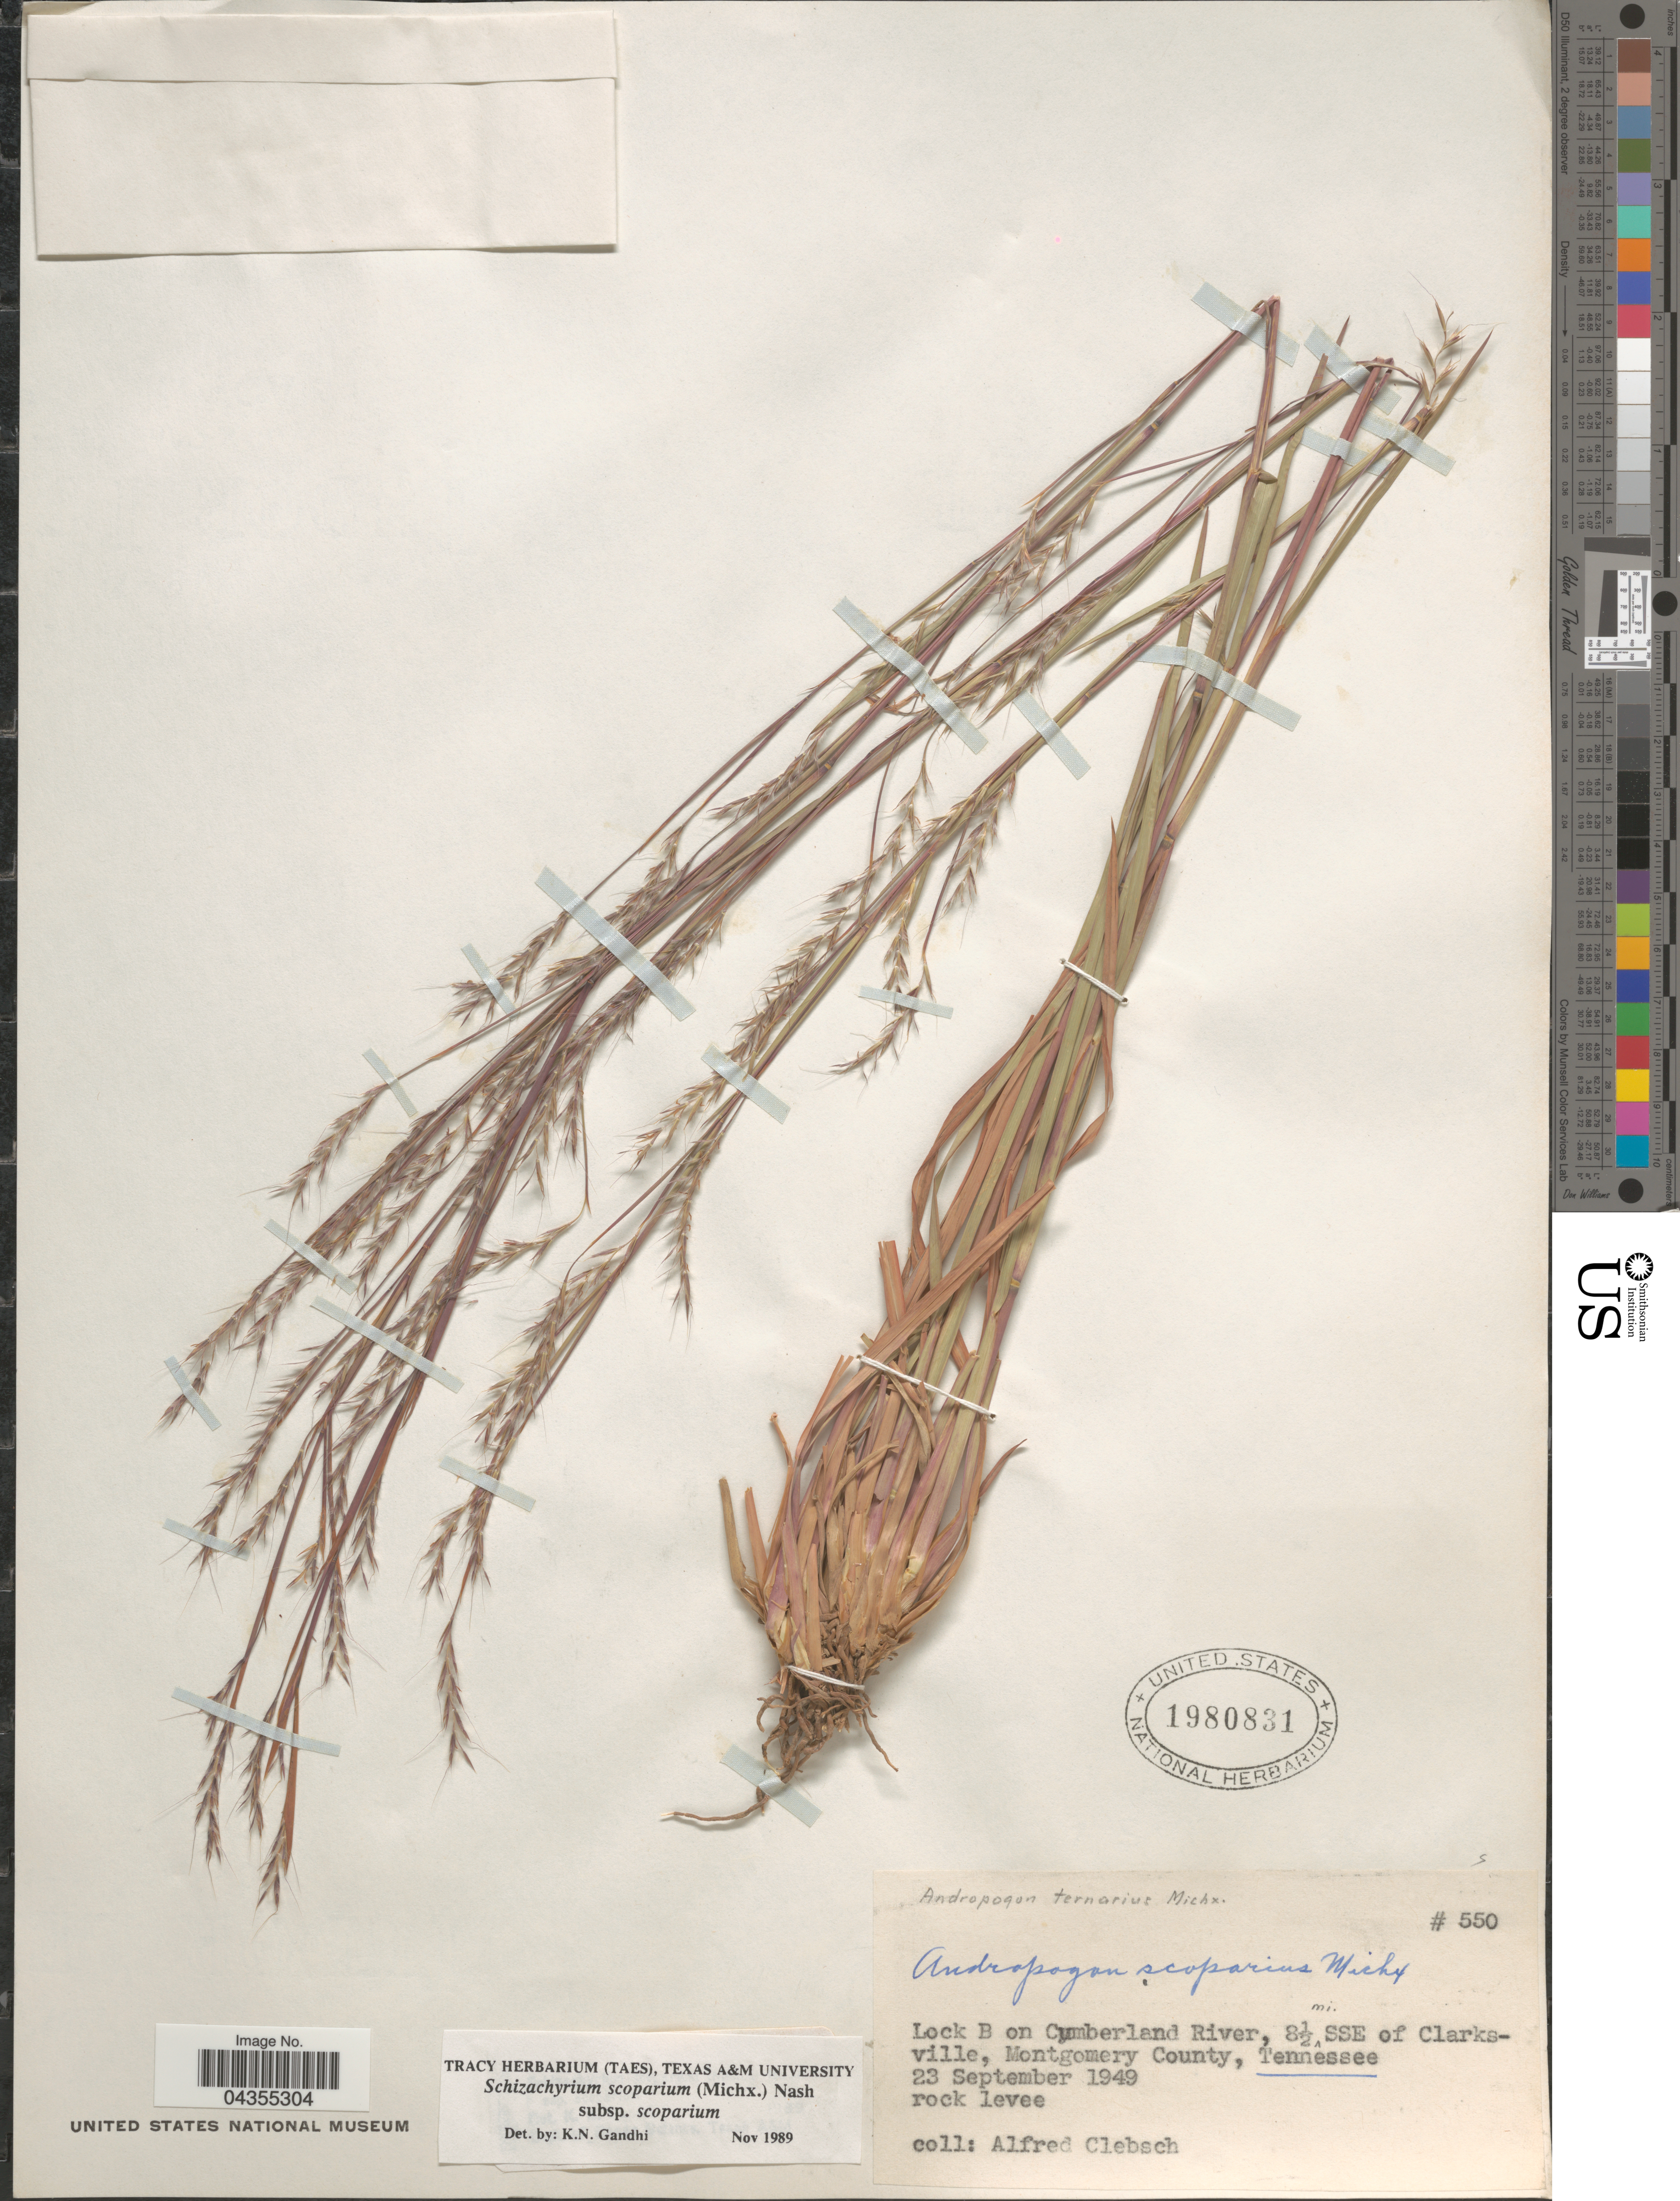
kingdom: Plantae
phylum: Tracheophyta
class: Liliopsida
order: Poales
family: Poaceae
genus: Schizachyrium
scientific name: Schizachyrium scoparium var. scoparium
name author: (Michx.) Nash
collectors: A. Clebsch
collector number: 550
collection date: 1949-09-23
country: United States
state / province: Tennessee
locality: Lock B on Cumberland River, 8½ mi. SSE of Clarksville, Montgomery County.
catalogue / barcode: US 1980831